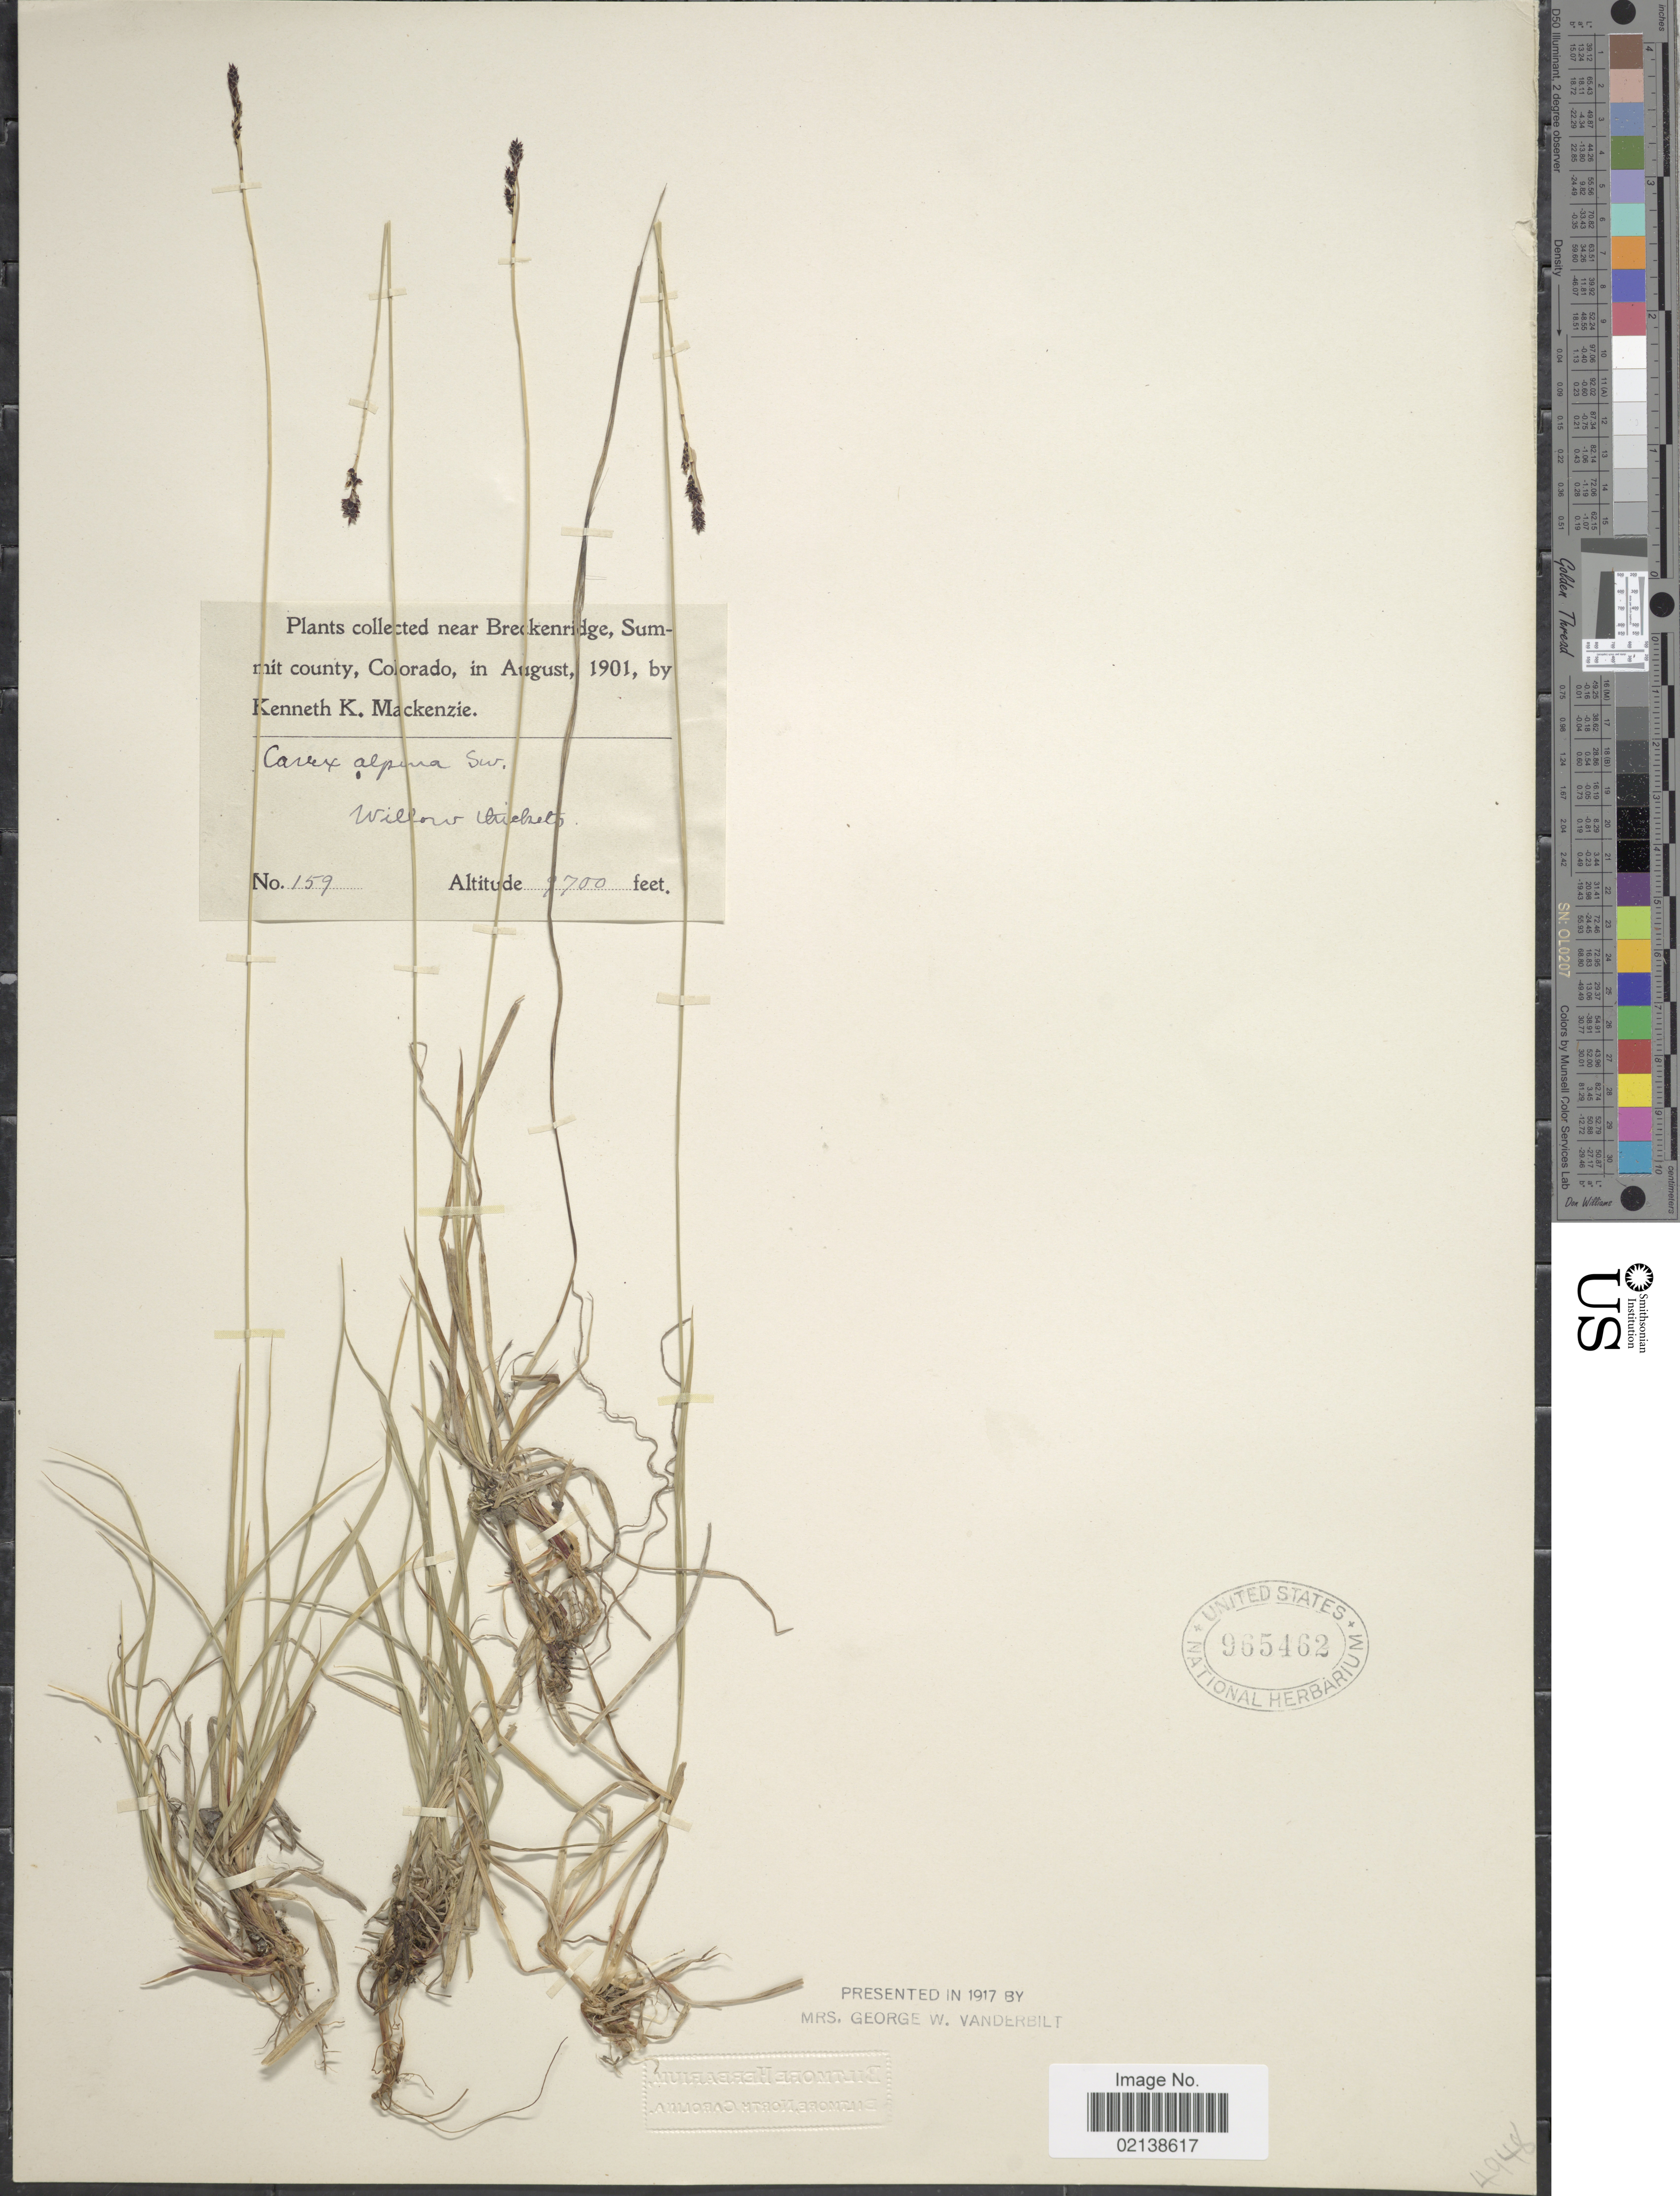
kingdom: Plantae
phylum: Tracheophyta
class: Liliopsida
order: Poales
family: Cyperaceae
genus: Carex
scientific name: Carex stevenii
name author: (Holm) Kalela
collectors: K. K. Mackenzie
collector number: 159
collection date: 1901-08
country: United States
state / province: Colorado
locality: Near Breckenbridge, Summit County, Willow thickets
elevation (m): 2957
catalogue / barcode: US 965462